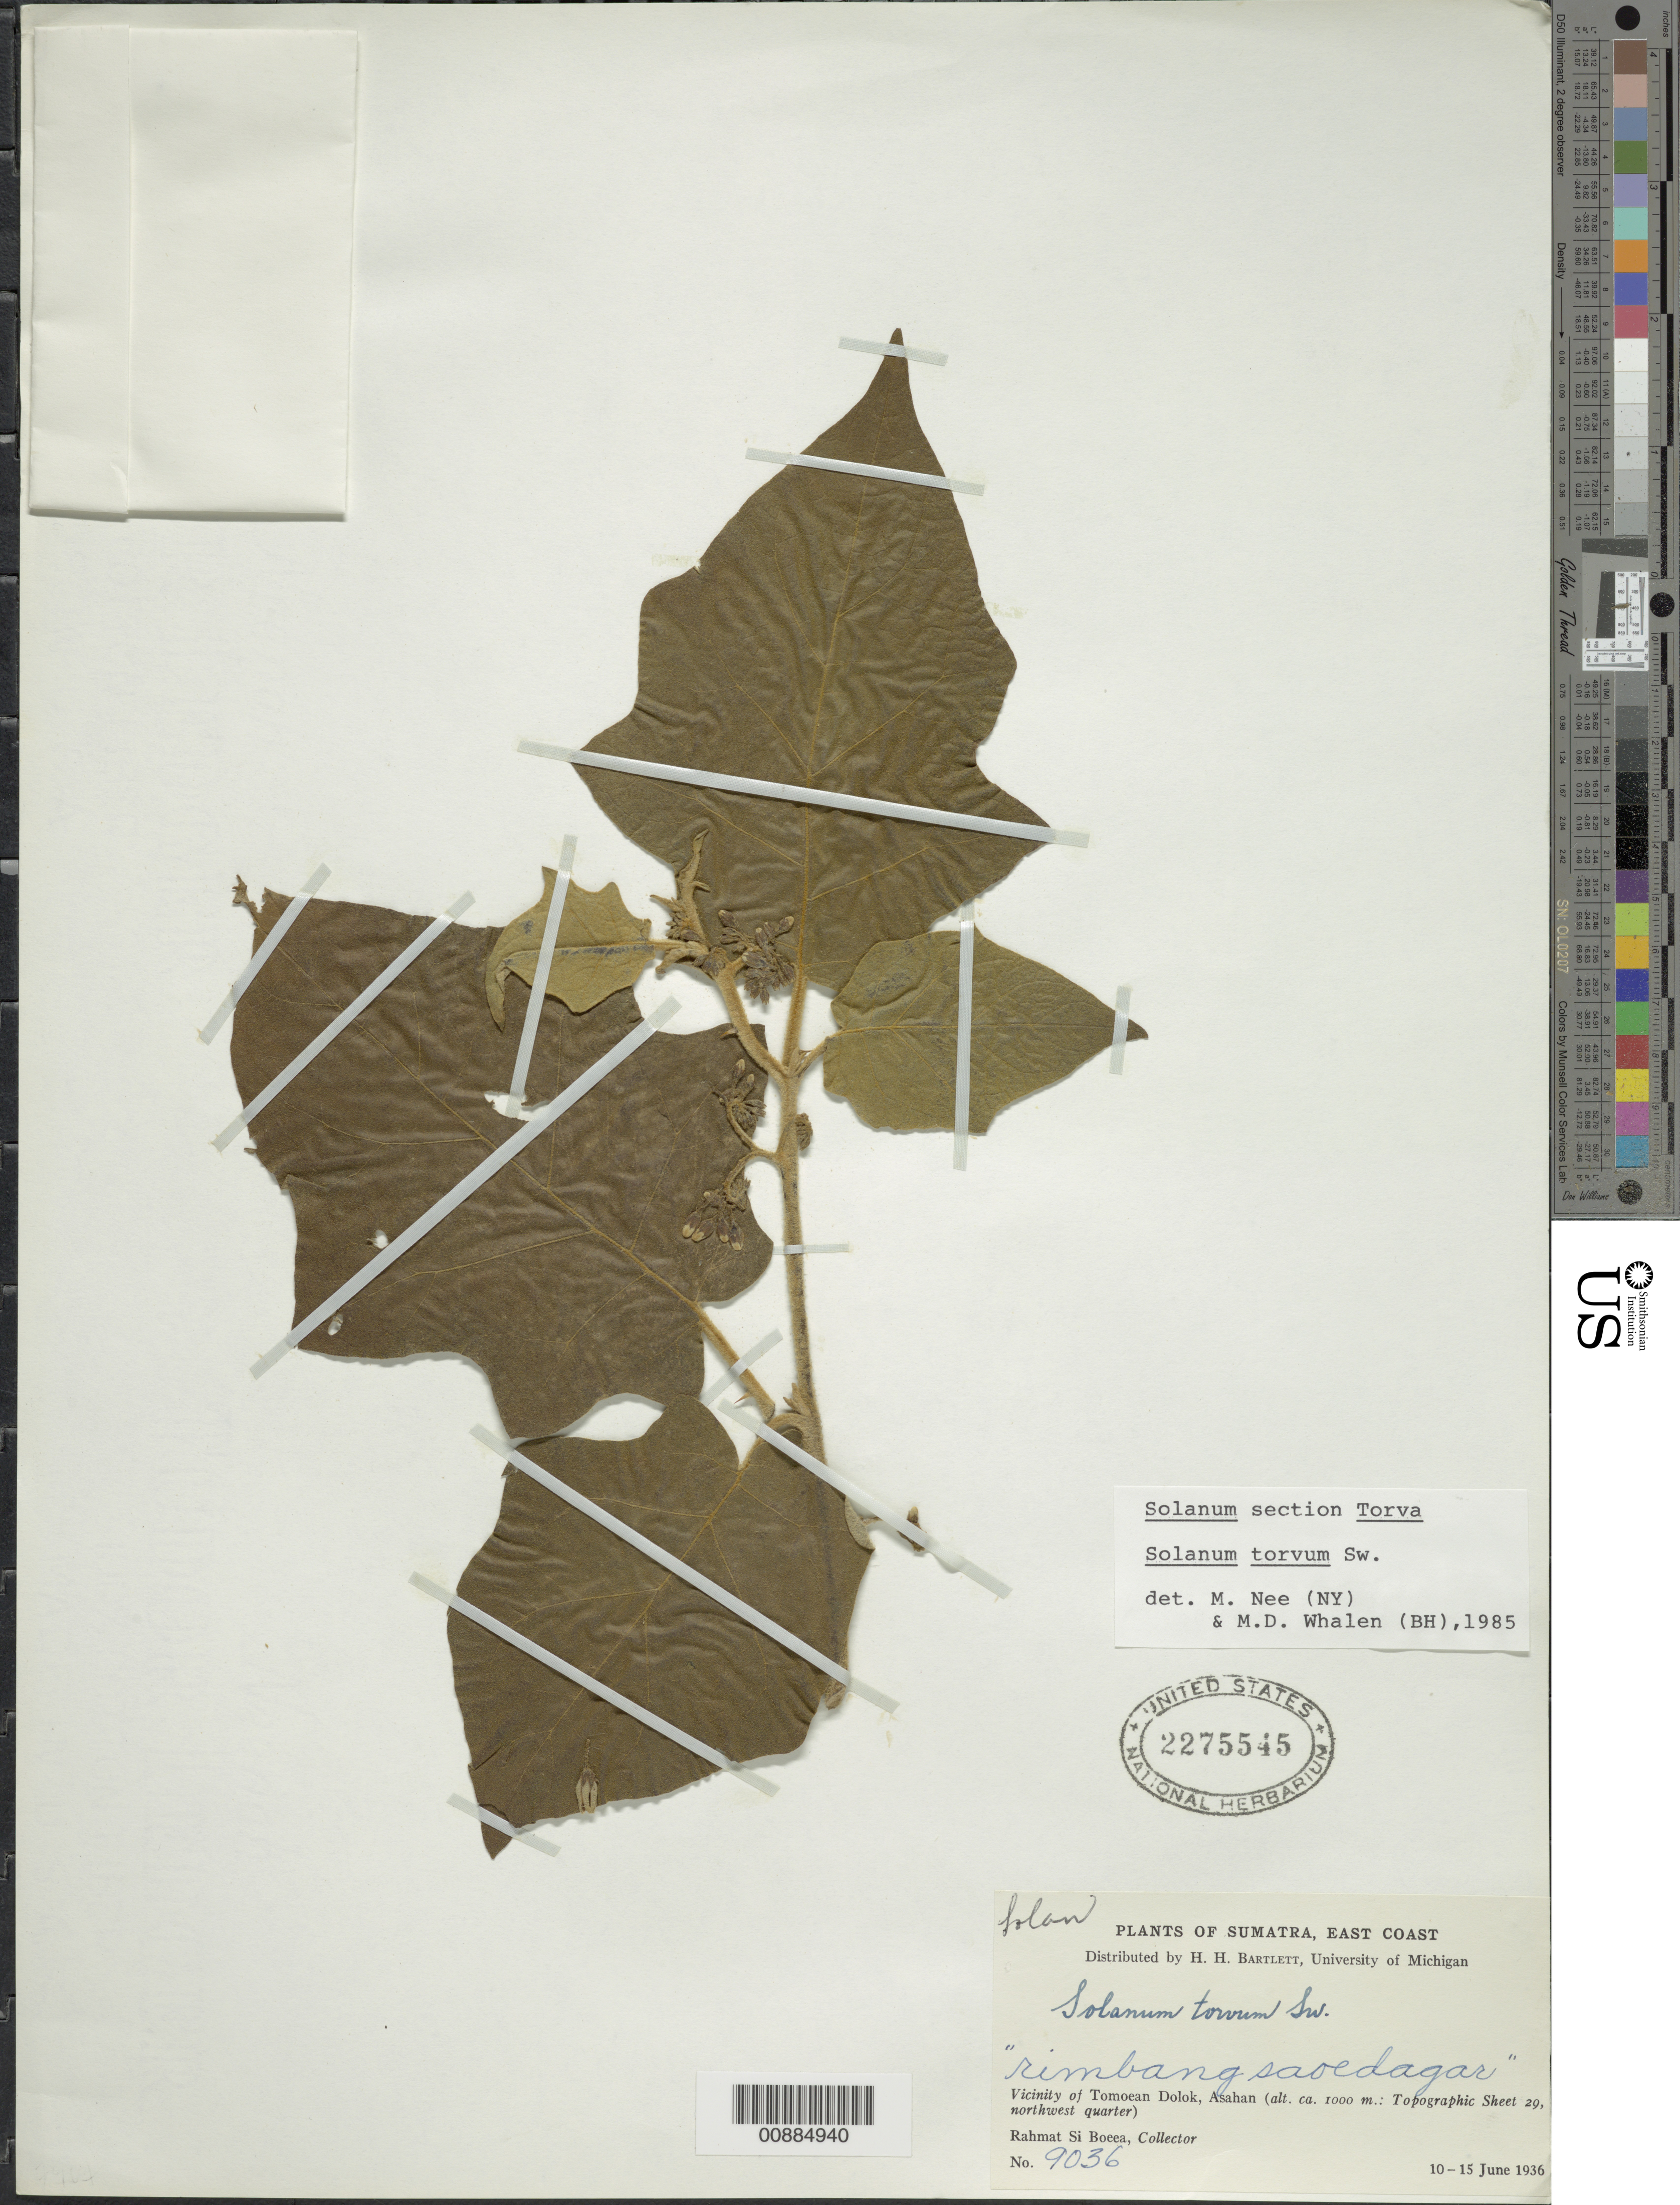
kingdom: Plantae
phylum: Tracheophyta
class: Magnoliopsida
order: Solanales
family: Solanaceae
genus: Solanum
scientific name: Solanum torvum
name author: Sw.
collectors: Rahmat Si Boeea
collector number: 9036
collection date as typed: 10 Jun 1936 to 15 Jun 1936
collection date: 1936-06-10/1936-06-15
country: Indonesia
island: Sumatra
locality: Vicinity of Tomean Dolok, Asahan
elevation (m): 1000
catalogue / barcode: US 2275545